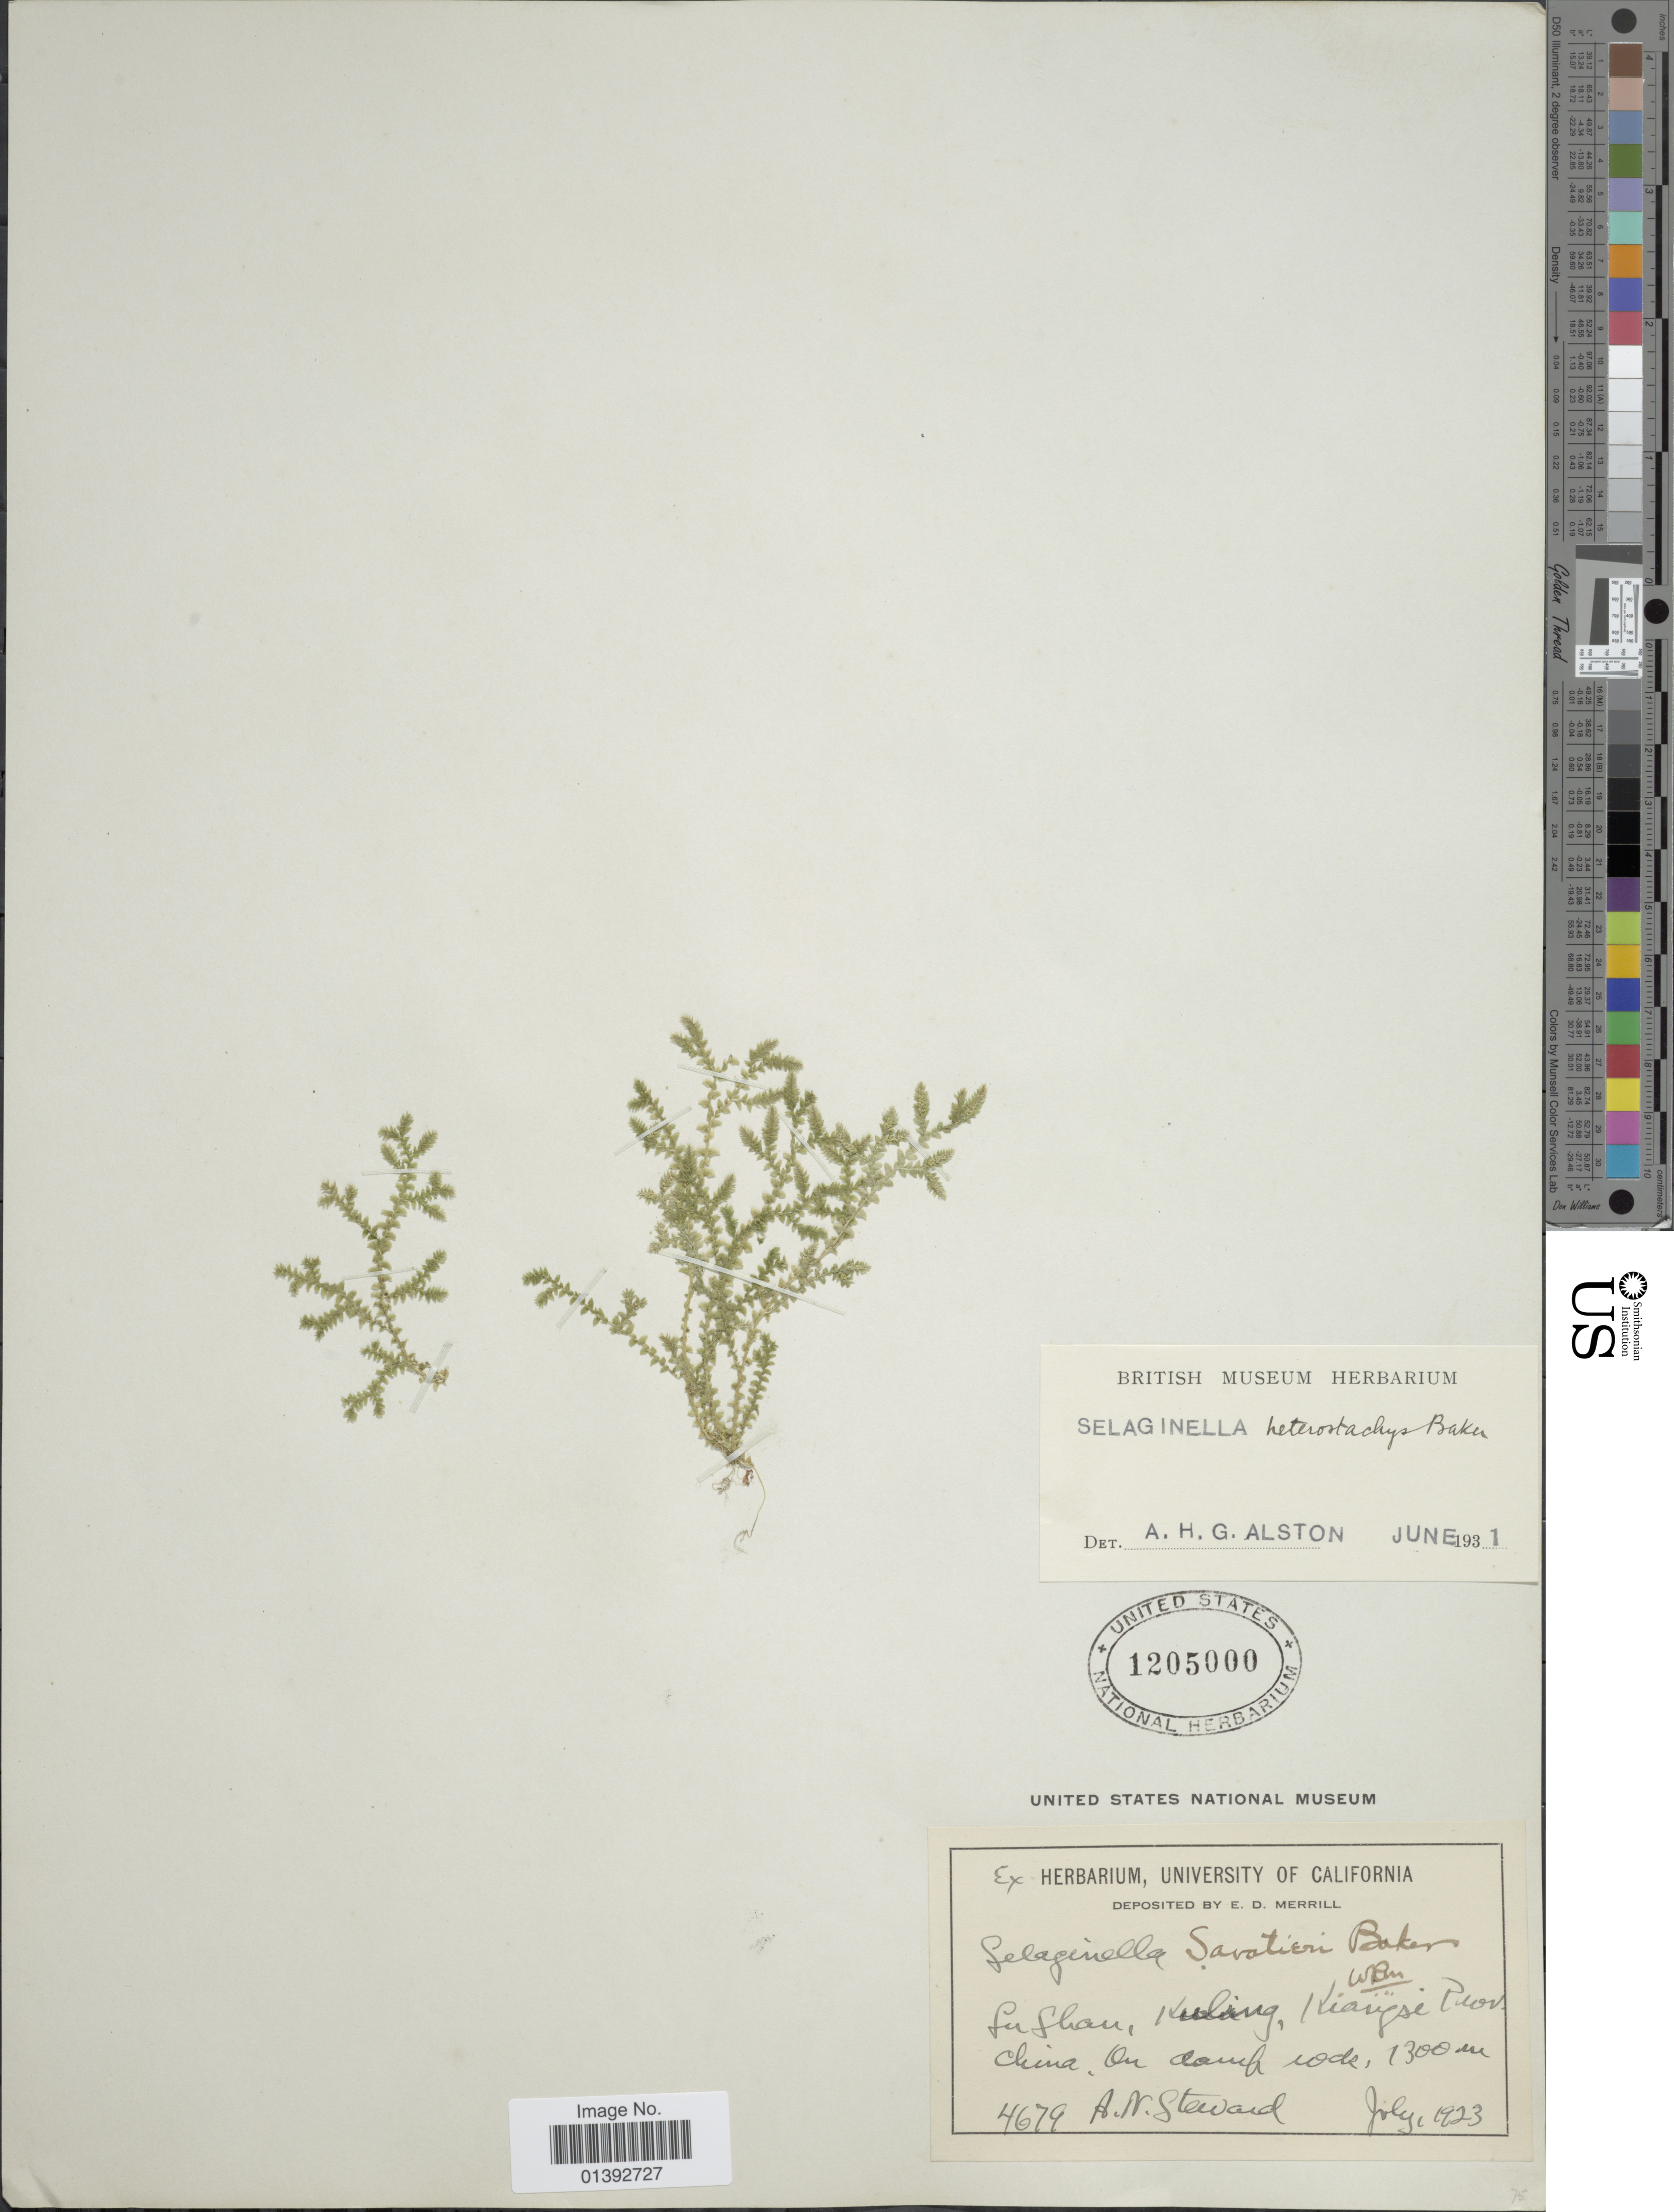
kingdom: Plantae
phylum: Tracheophyta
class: Lycopodiopsida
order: Selaginellales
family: Selaginellaceae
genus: Selaginella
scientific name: Selaginella heterostachys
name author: Baker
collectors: A. N. Steward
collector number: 4679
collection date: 1923-07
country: China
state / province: Jiangxi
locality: Sushan, Kiangsi Prov. [interpreted]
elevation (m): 1300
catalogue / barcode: US 1205000